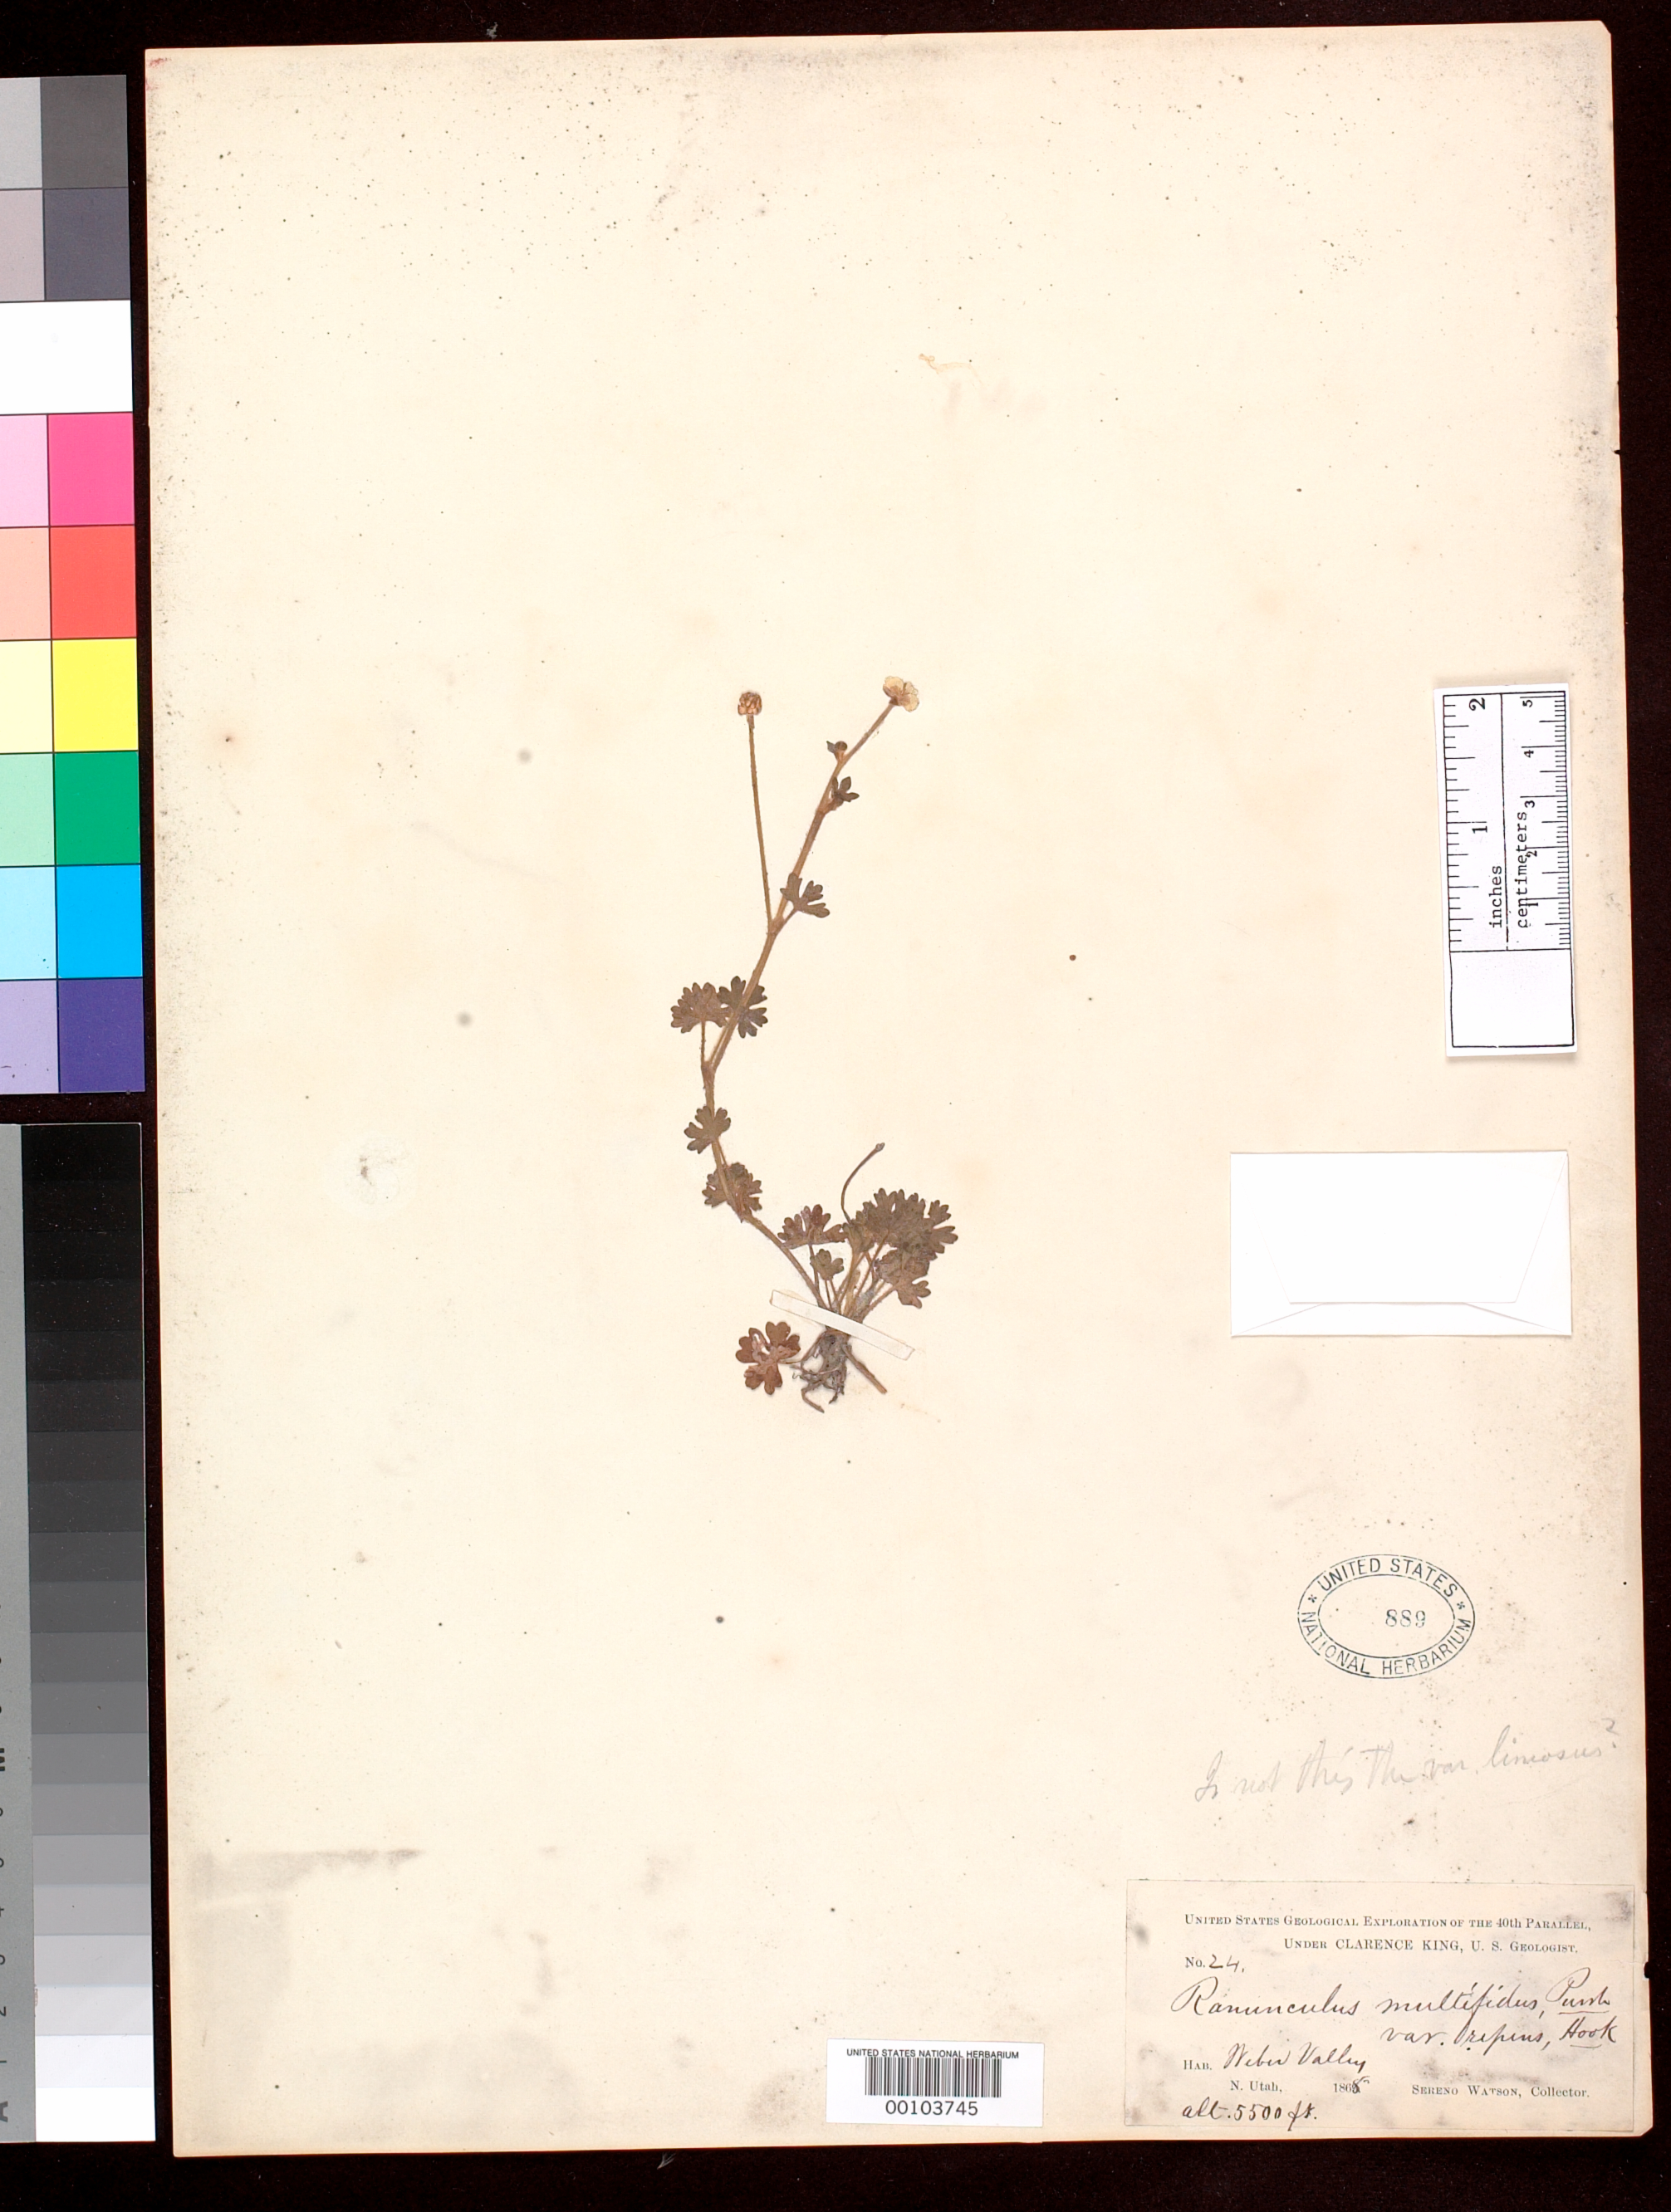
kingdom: Plantae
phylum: Tracheophyta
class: Magnoliopsida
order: Ranunculales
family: Ranunculaceae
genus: Ranunculus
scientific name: Ranunculus multifidus var. repens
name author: Hook. f. ex S. Watson in C. King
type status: Holotype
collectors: S. Watson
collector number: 24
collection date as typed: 1868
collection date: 1868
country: United States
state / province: Utah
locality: Weber Valley.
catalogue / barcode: US 889